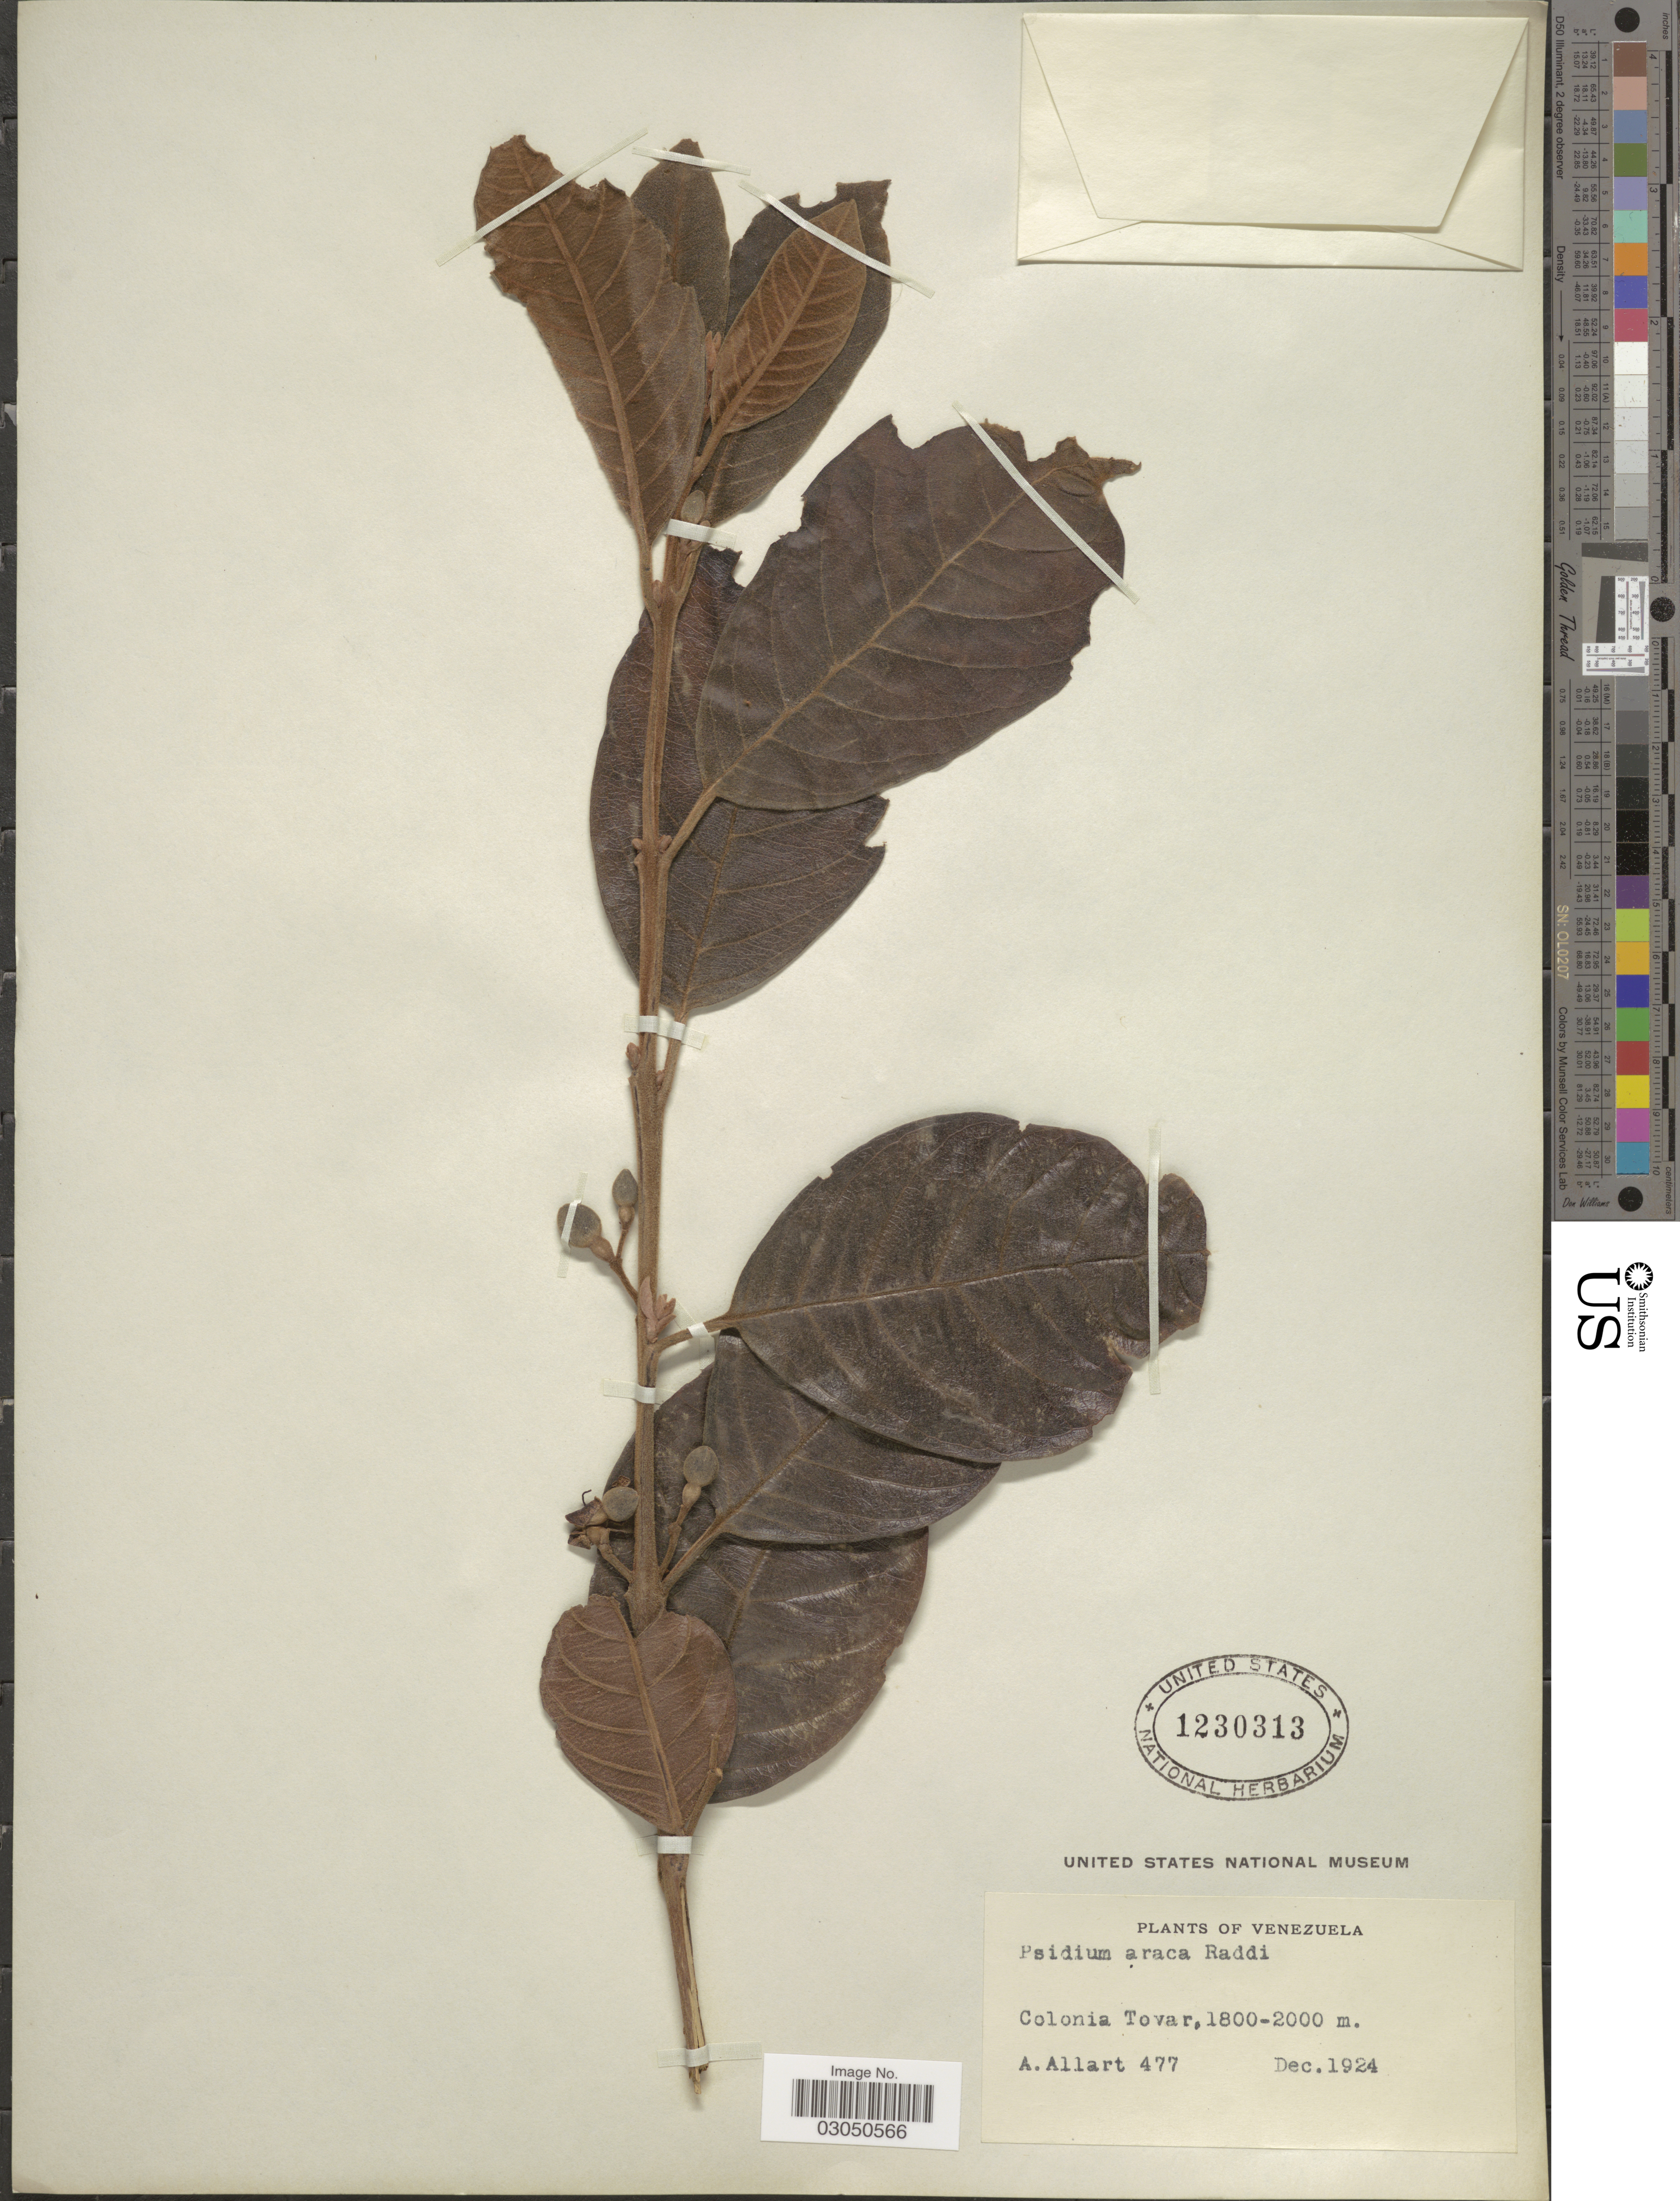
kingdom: Plantae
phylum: Tracheophyta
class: Magnoliopsida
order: Myrtales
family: Myrtaceae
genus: Psidium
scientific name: Psidium guineense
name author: Sw.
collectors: A. Allart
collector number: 477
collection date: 1924-12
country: Venezuela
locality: Colonia Tovar.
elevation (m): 1800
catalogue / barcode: US 1230313